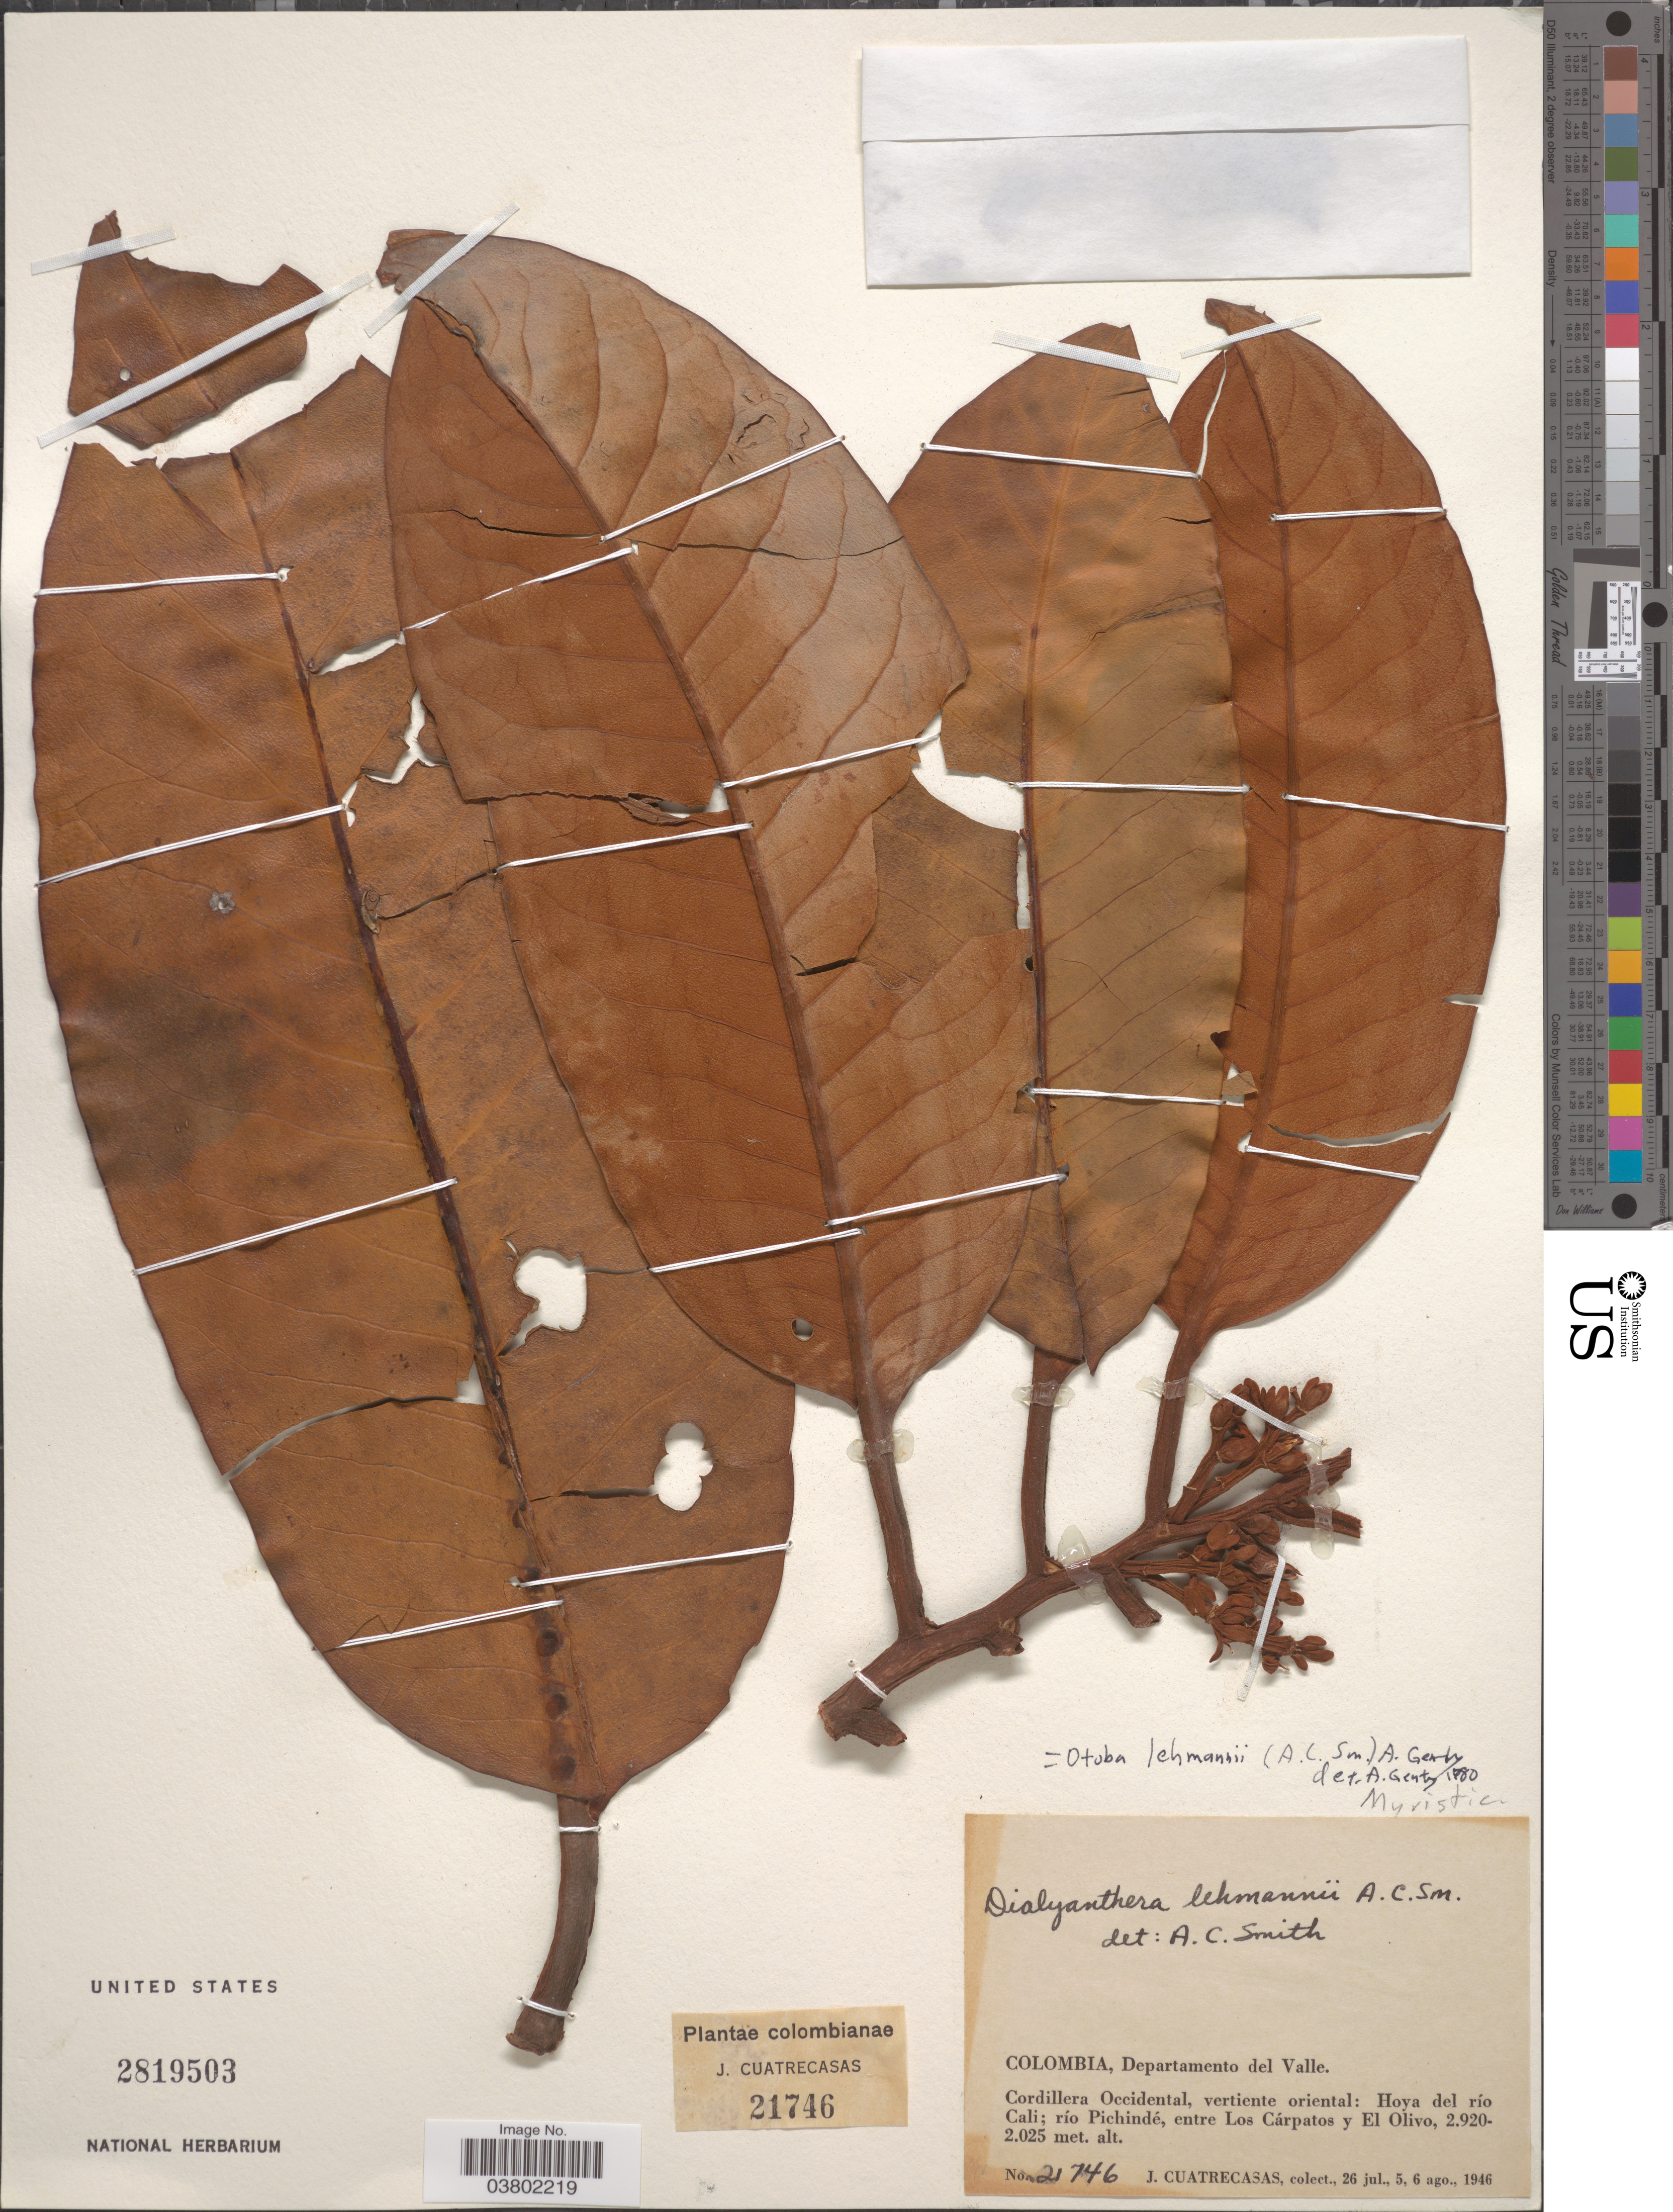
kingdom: Plantae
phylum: Tracheophyta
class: Magnoliopsida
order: Magnoliales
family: Myristicaceae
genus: Otoba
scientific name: Otoba lehmannii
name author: (A.C. Sm.) A.H. Gentry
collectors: J. Cuatrecasas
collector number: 21746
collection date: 1946-07-26/1946-08-06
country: Colombia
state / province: Valle del Cauca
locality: Departamento del Valle. Cordillera Occidental, vertiente oriental: Hoya del río Cali; río Pichindé, entre Los Cárpatos y El Olivo.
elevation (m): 2025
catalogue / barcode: US 2819503